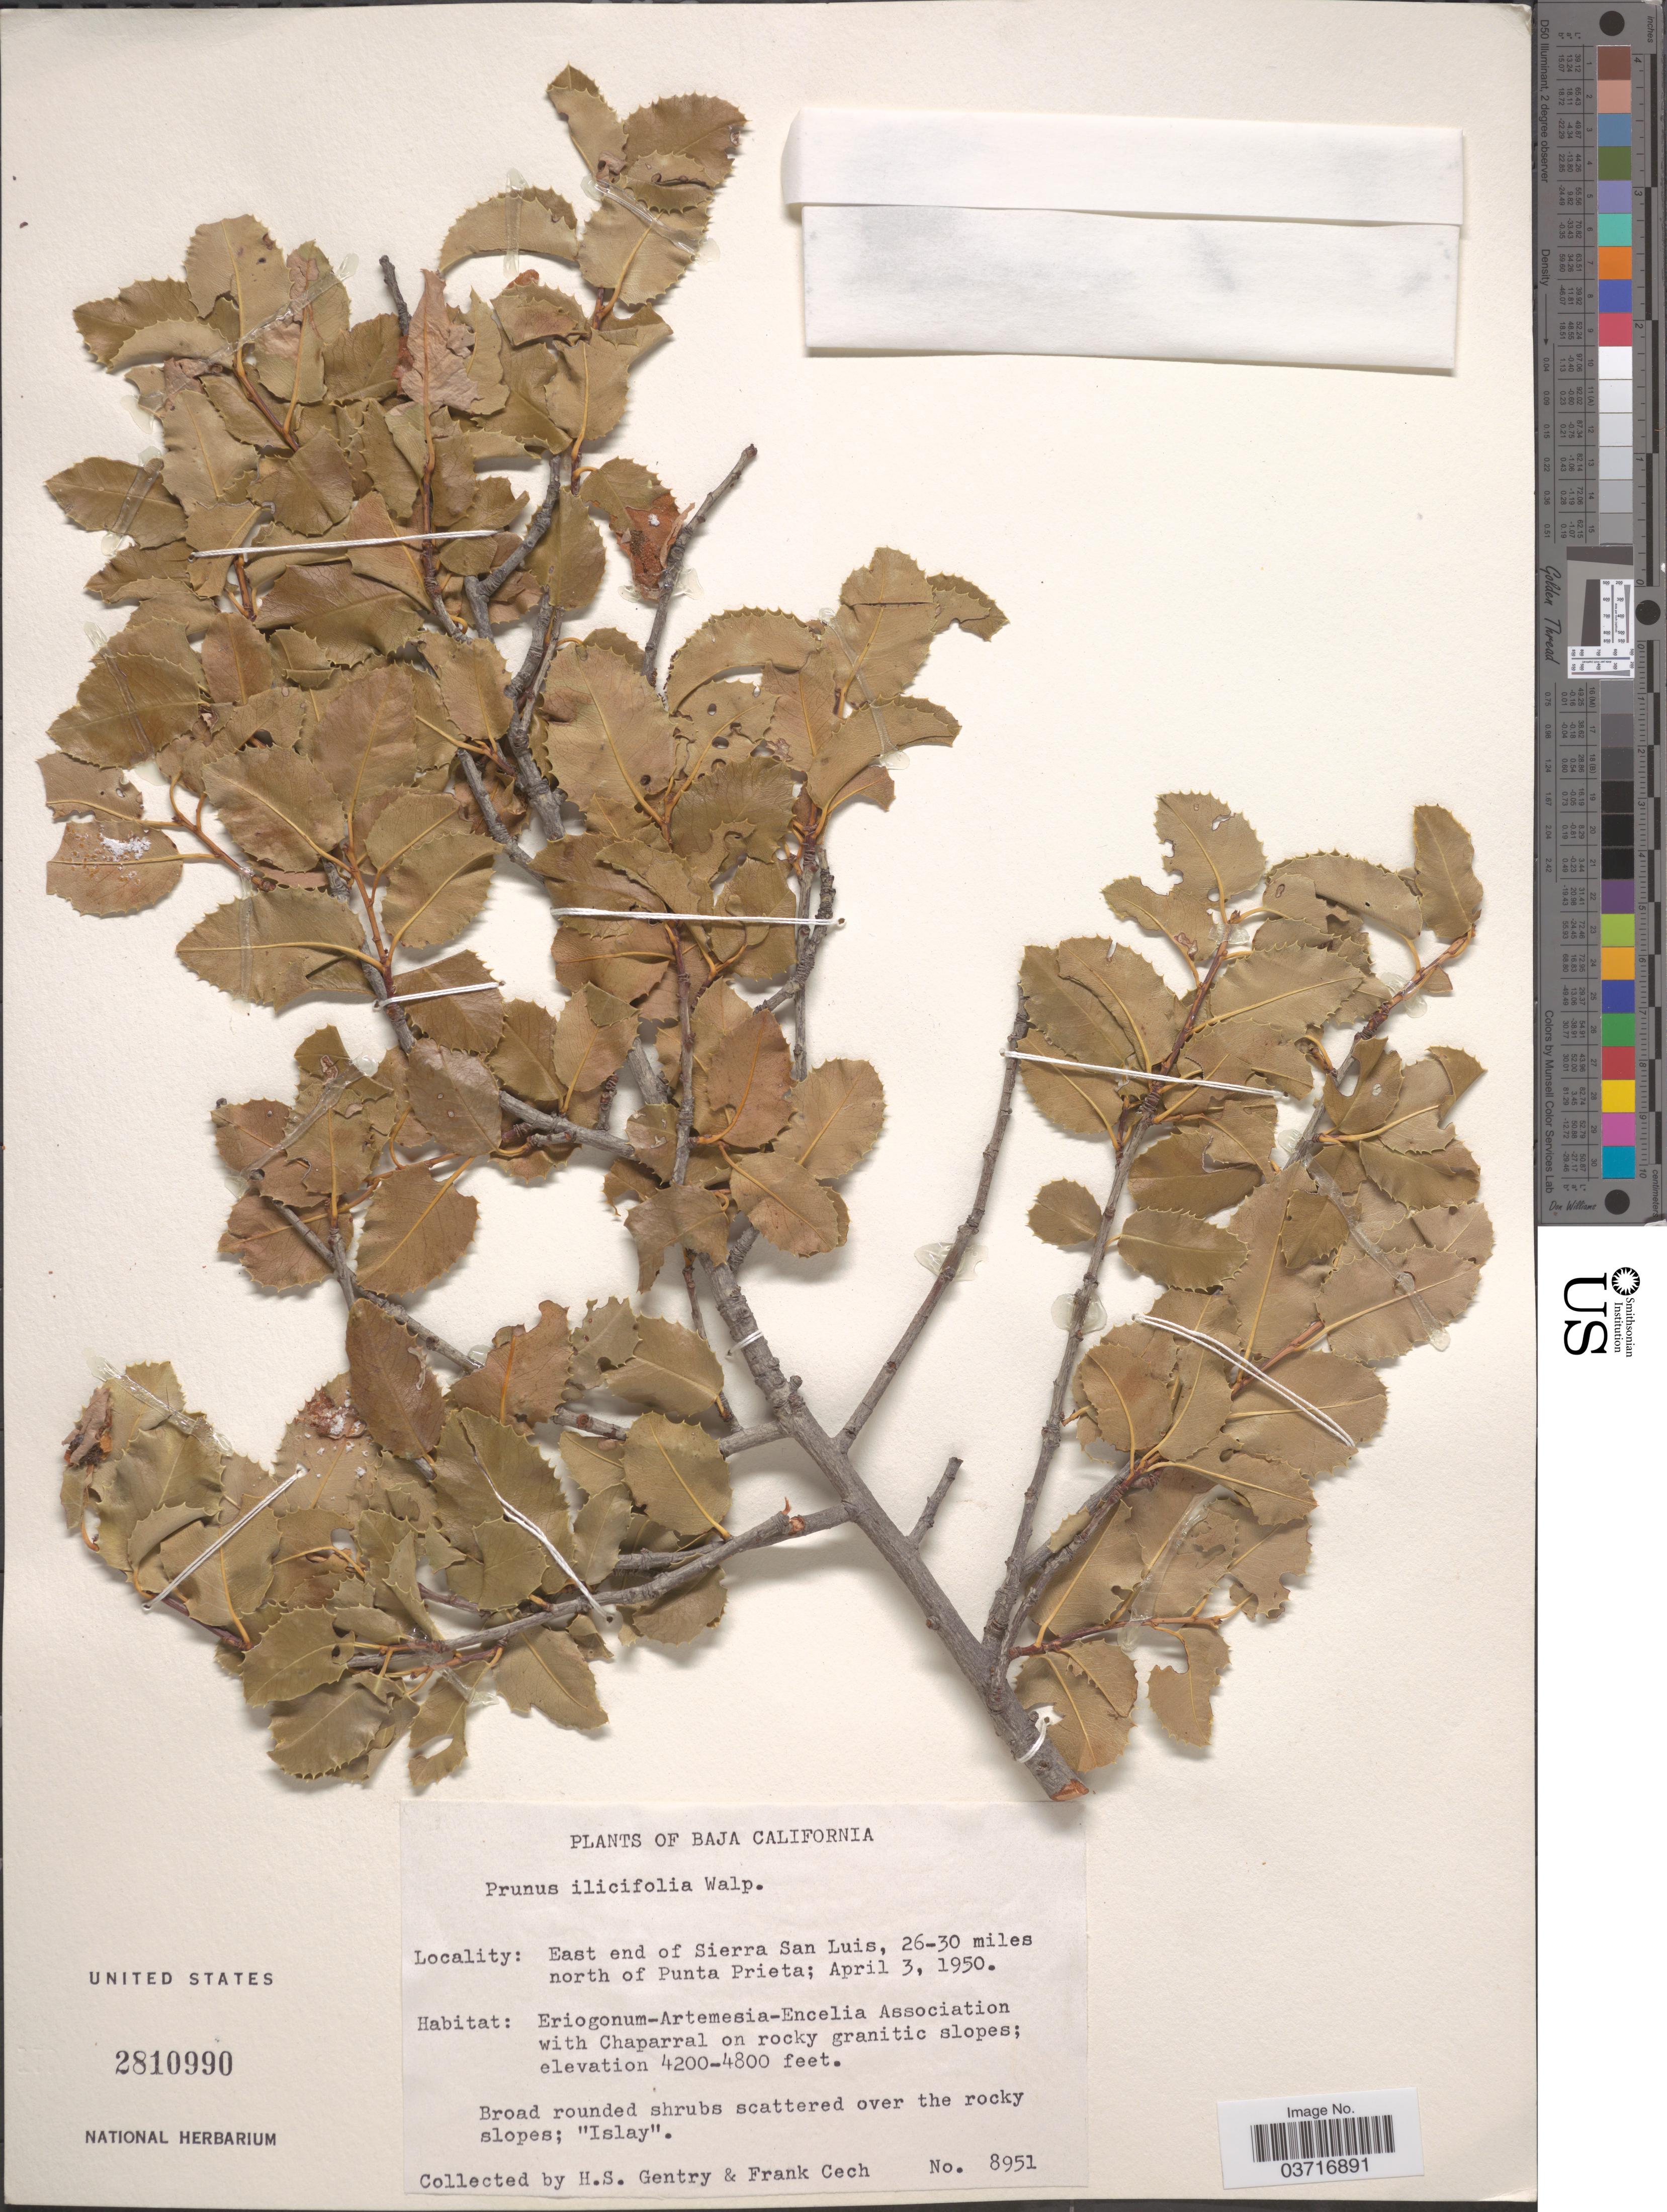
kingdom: Plantae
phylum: Tracheophyta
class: Magnoliopsida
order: Rosales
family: Rosaceae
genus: Prunus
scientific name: Prunus ilicifolia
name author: (Nutt. ex Hook. & Arn.) D. Dietr.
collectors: H. S. Gentry & F. Cech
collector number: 8951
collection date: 1950-04-03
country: Mexico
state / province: Baja California Norte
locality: East end of Sierra San Luis, 26-30 miles north of Punta Prieta.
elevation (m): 1280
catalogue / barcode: US 2810990